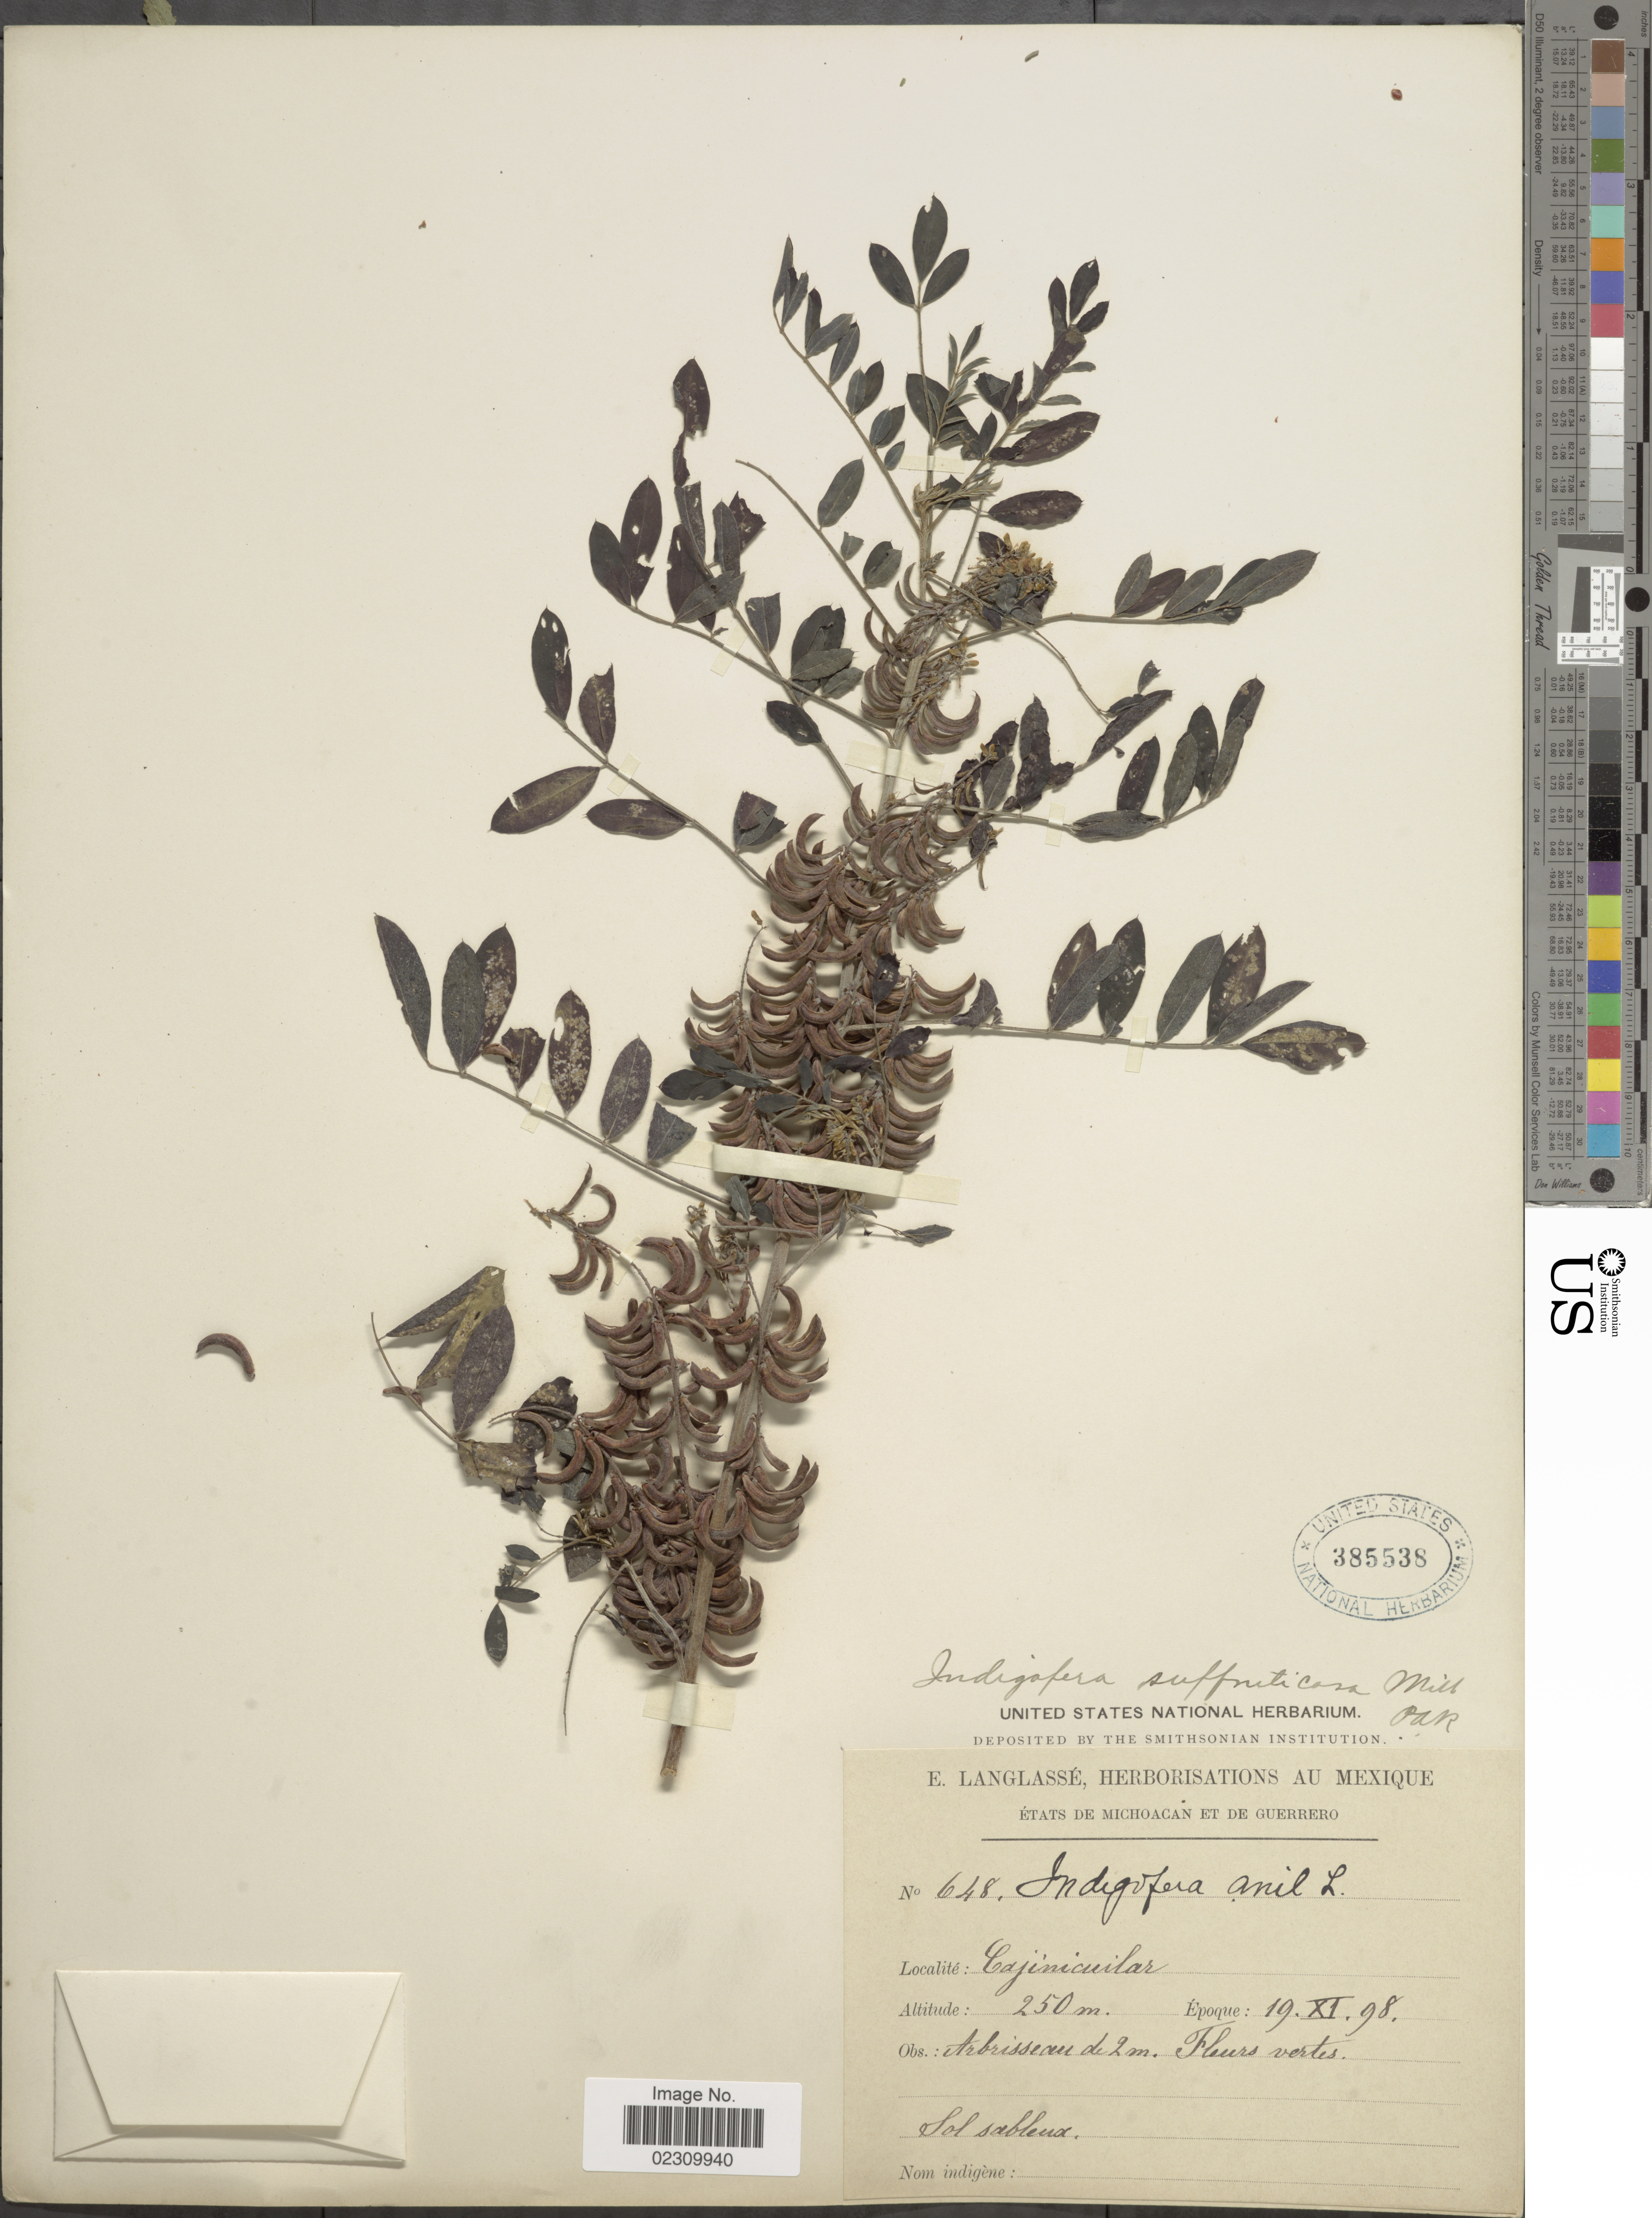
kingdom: Plantae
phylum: Tracheophyta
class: Magnoliopsida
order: Fabales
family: Fabaceae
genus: Indigofera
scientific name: Indigofera suffruticosa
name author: Mill.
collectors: E. Langlassé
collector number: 648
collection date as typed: Transcribed d/m/y: 19/11/98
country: Mexico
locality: Etats de Michoacan et de Guerrero, Cajinicuilar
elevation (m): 250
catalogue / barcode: US 385538